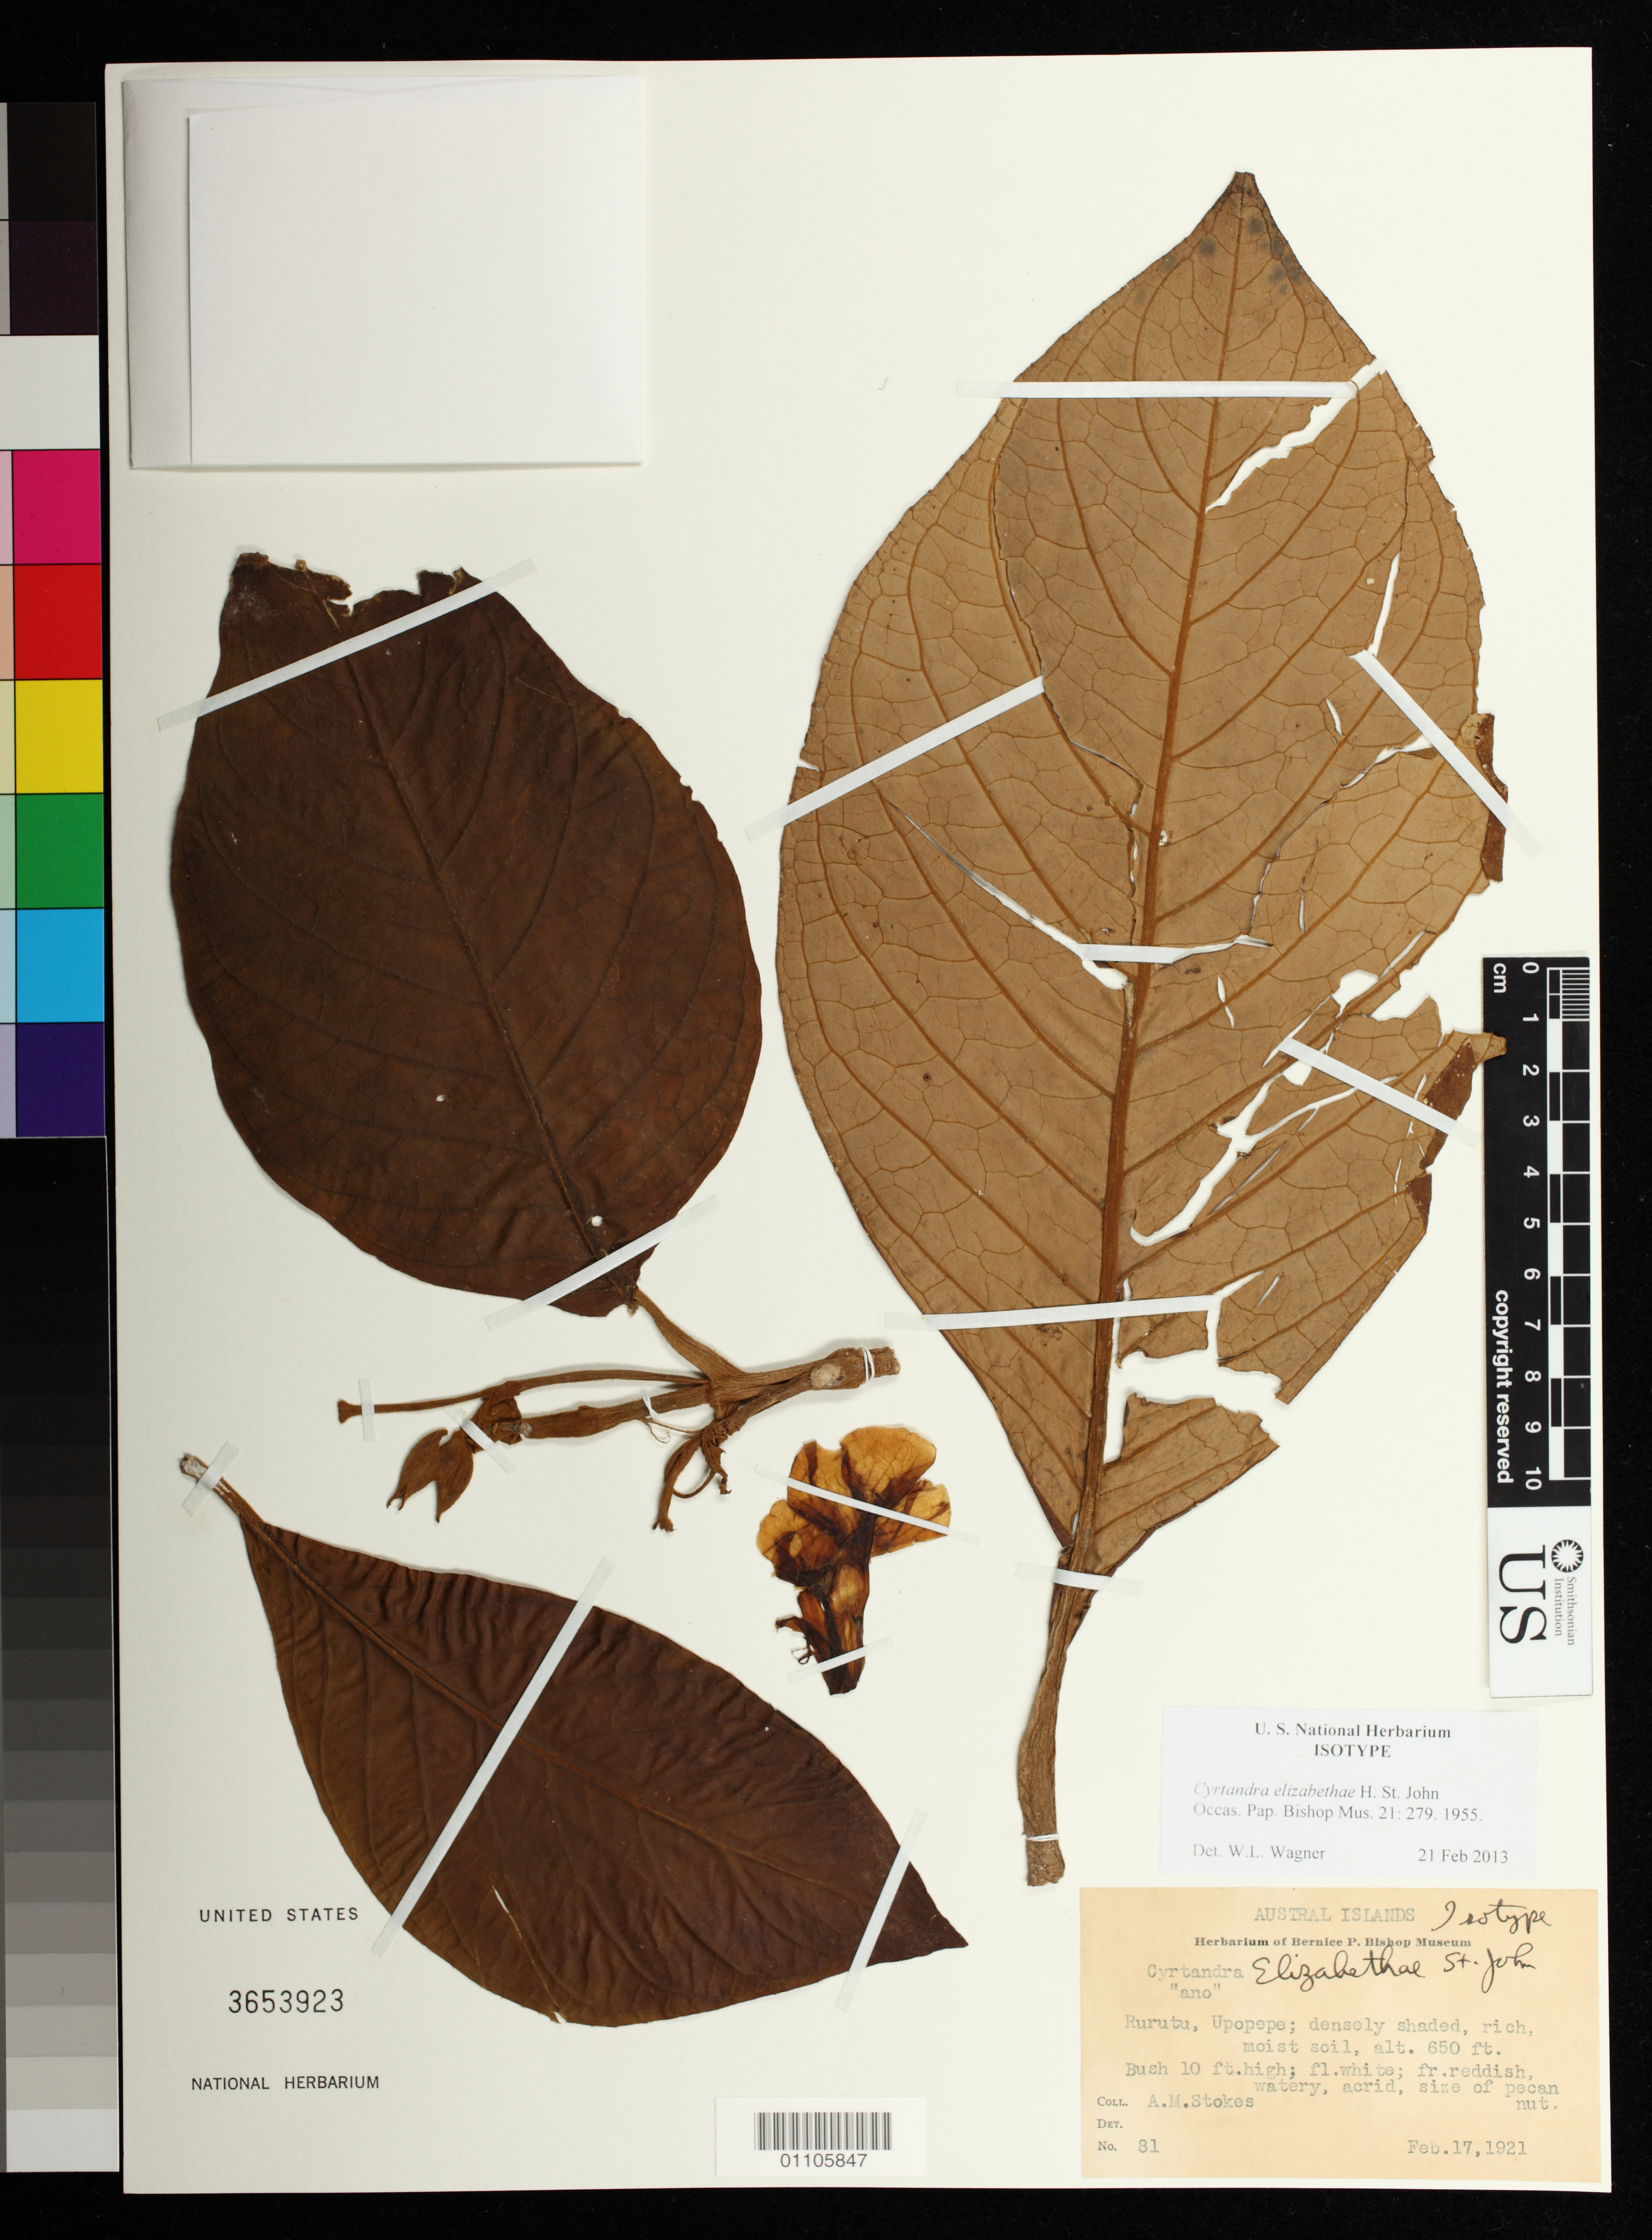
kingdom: Plantae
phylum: Tracheophyta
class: Magnoliopsida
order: Lamiales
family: Gesneriaceae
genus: Cyrtandra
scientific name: Cyrtandra elizabethae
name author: H. St. John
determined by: Wagner, W. L., (BOT), Smithsonian Institution - National Museum of Natural History (UNITED STATES)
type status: Isotype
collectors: A. M. Stokes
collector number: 81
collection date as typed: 17 Feb 1921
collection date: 1921-02-17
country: French Polynesia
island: Rurutu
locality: Austral Islands, Rurutu, Upopepe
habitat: Densely shaded, rich, moist soil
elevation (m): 198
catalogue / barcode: US 3653923